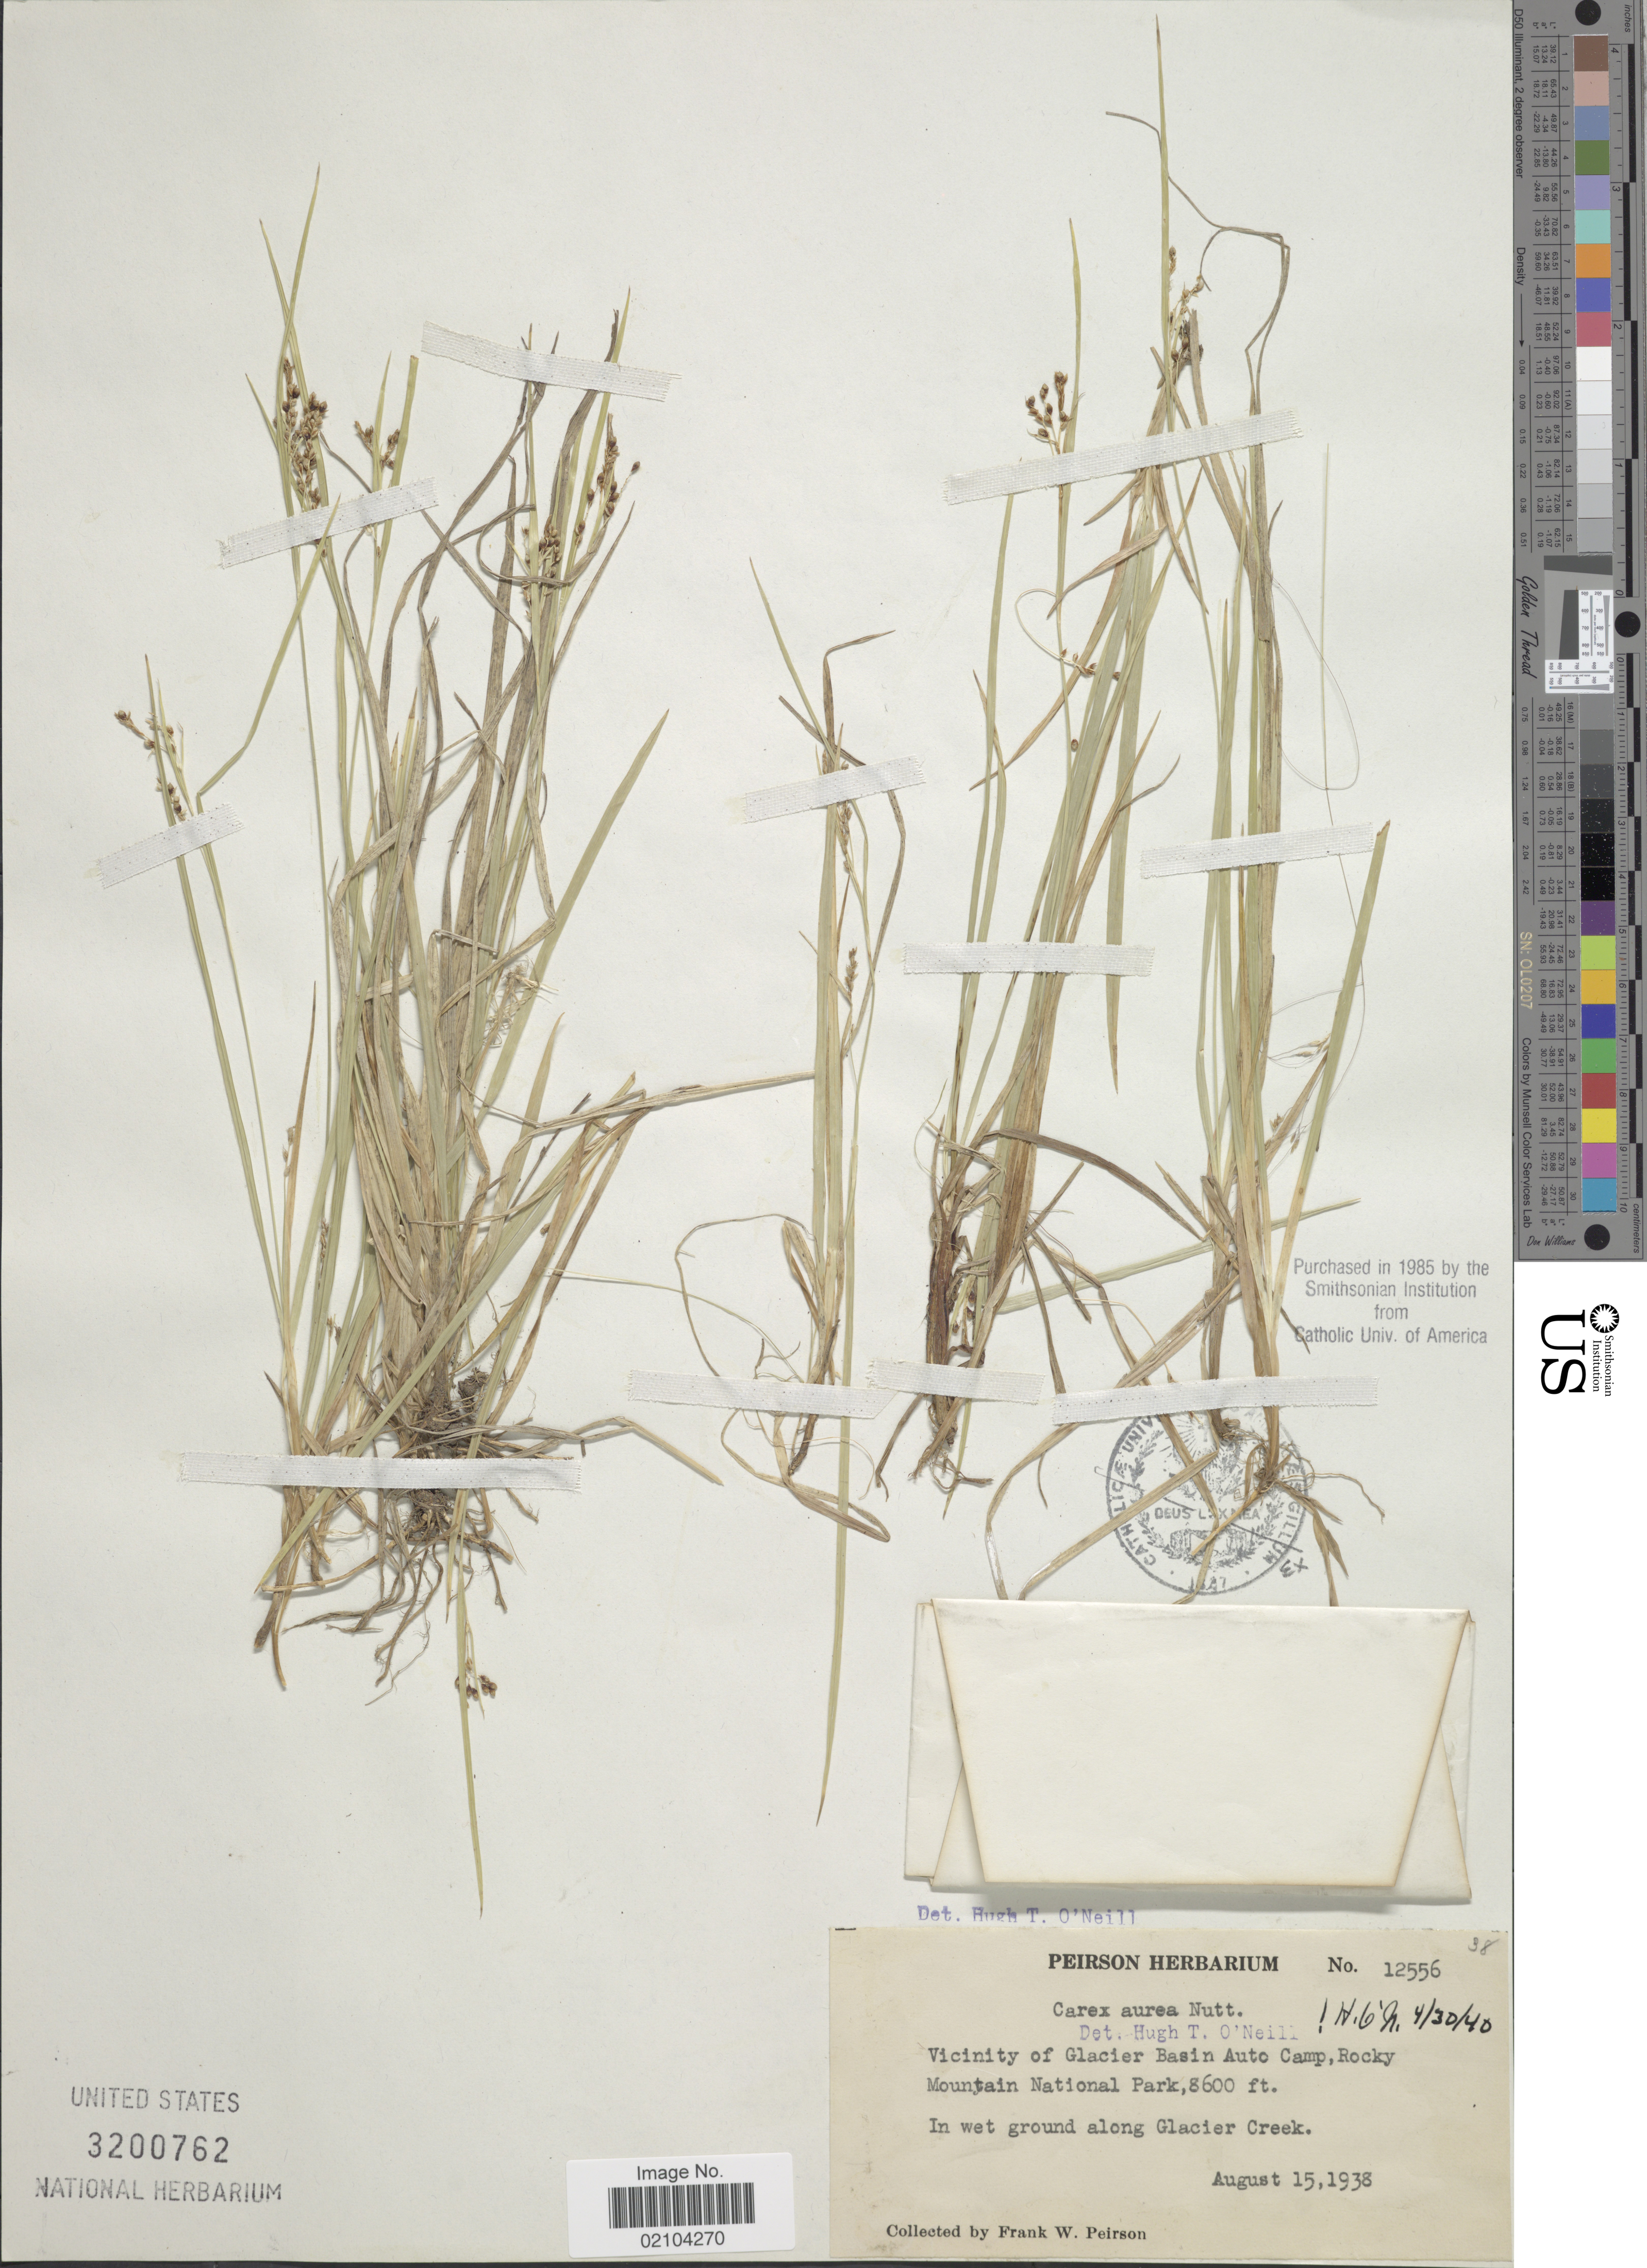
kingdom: Plantae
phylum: Tracheophyta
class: Liliopsida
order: Poales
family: Cyperaceae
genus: Carex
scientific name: Carex aurea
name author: Nutt.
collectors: F. Peirson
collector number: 12556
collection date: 1938-08-15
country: United States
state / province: Colorado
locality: Vicinity of Glacier Basin Auto Camp, Rocky Mountain National Park. In wet ground along Glacier Creek.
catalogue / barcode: US 3200762